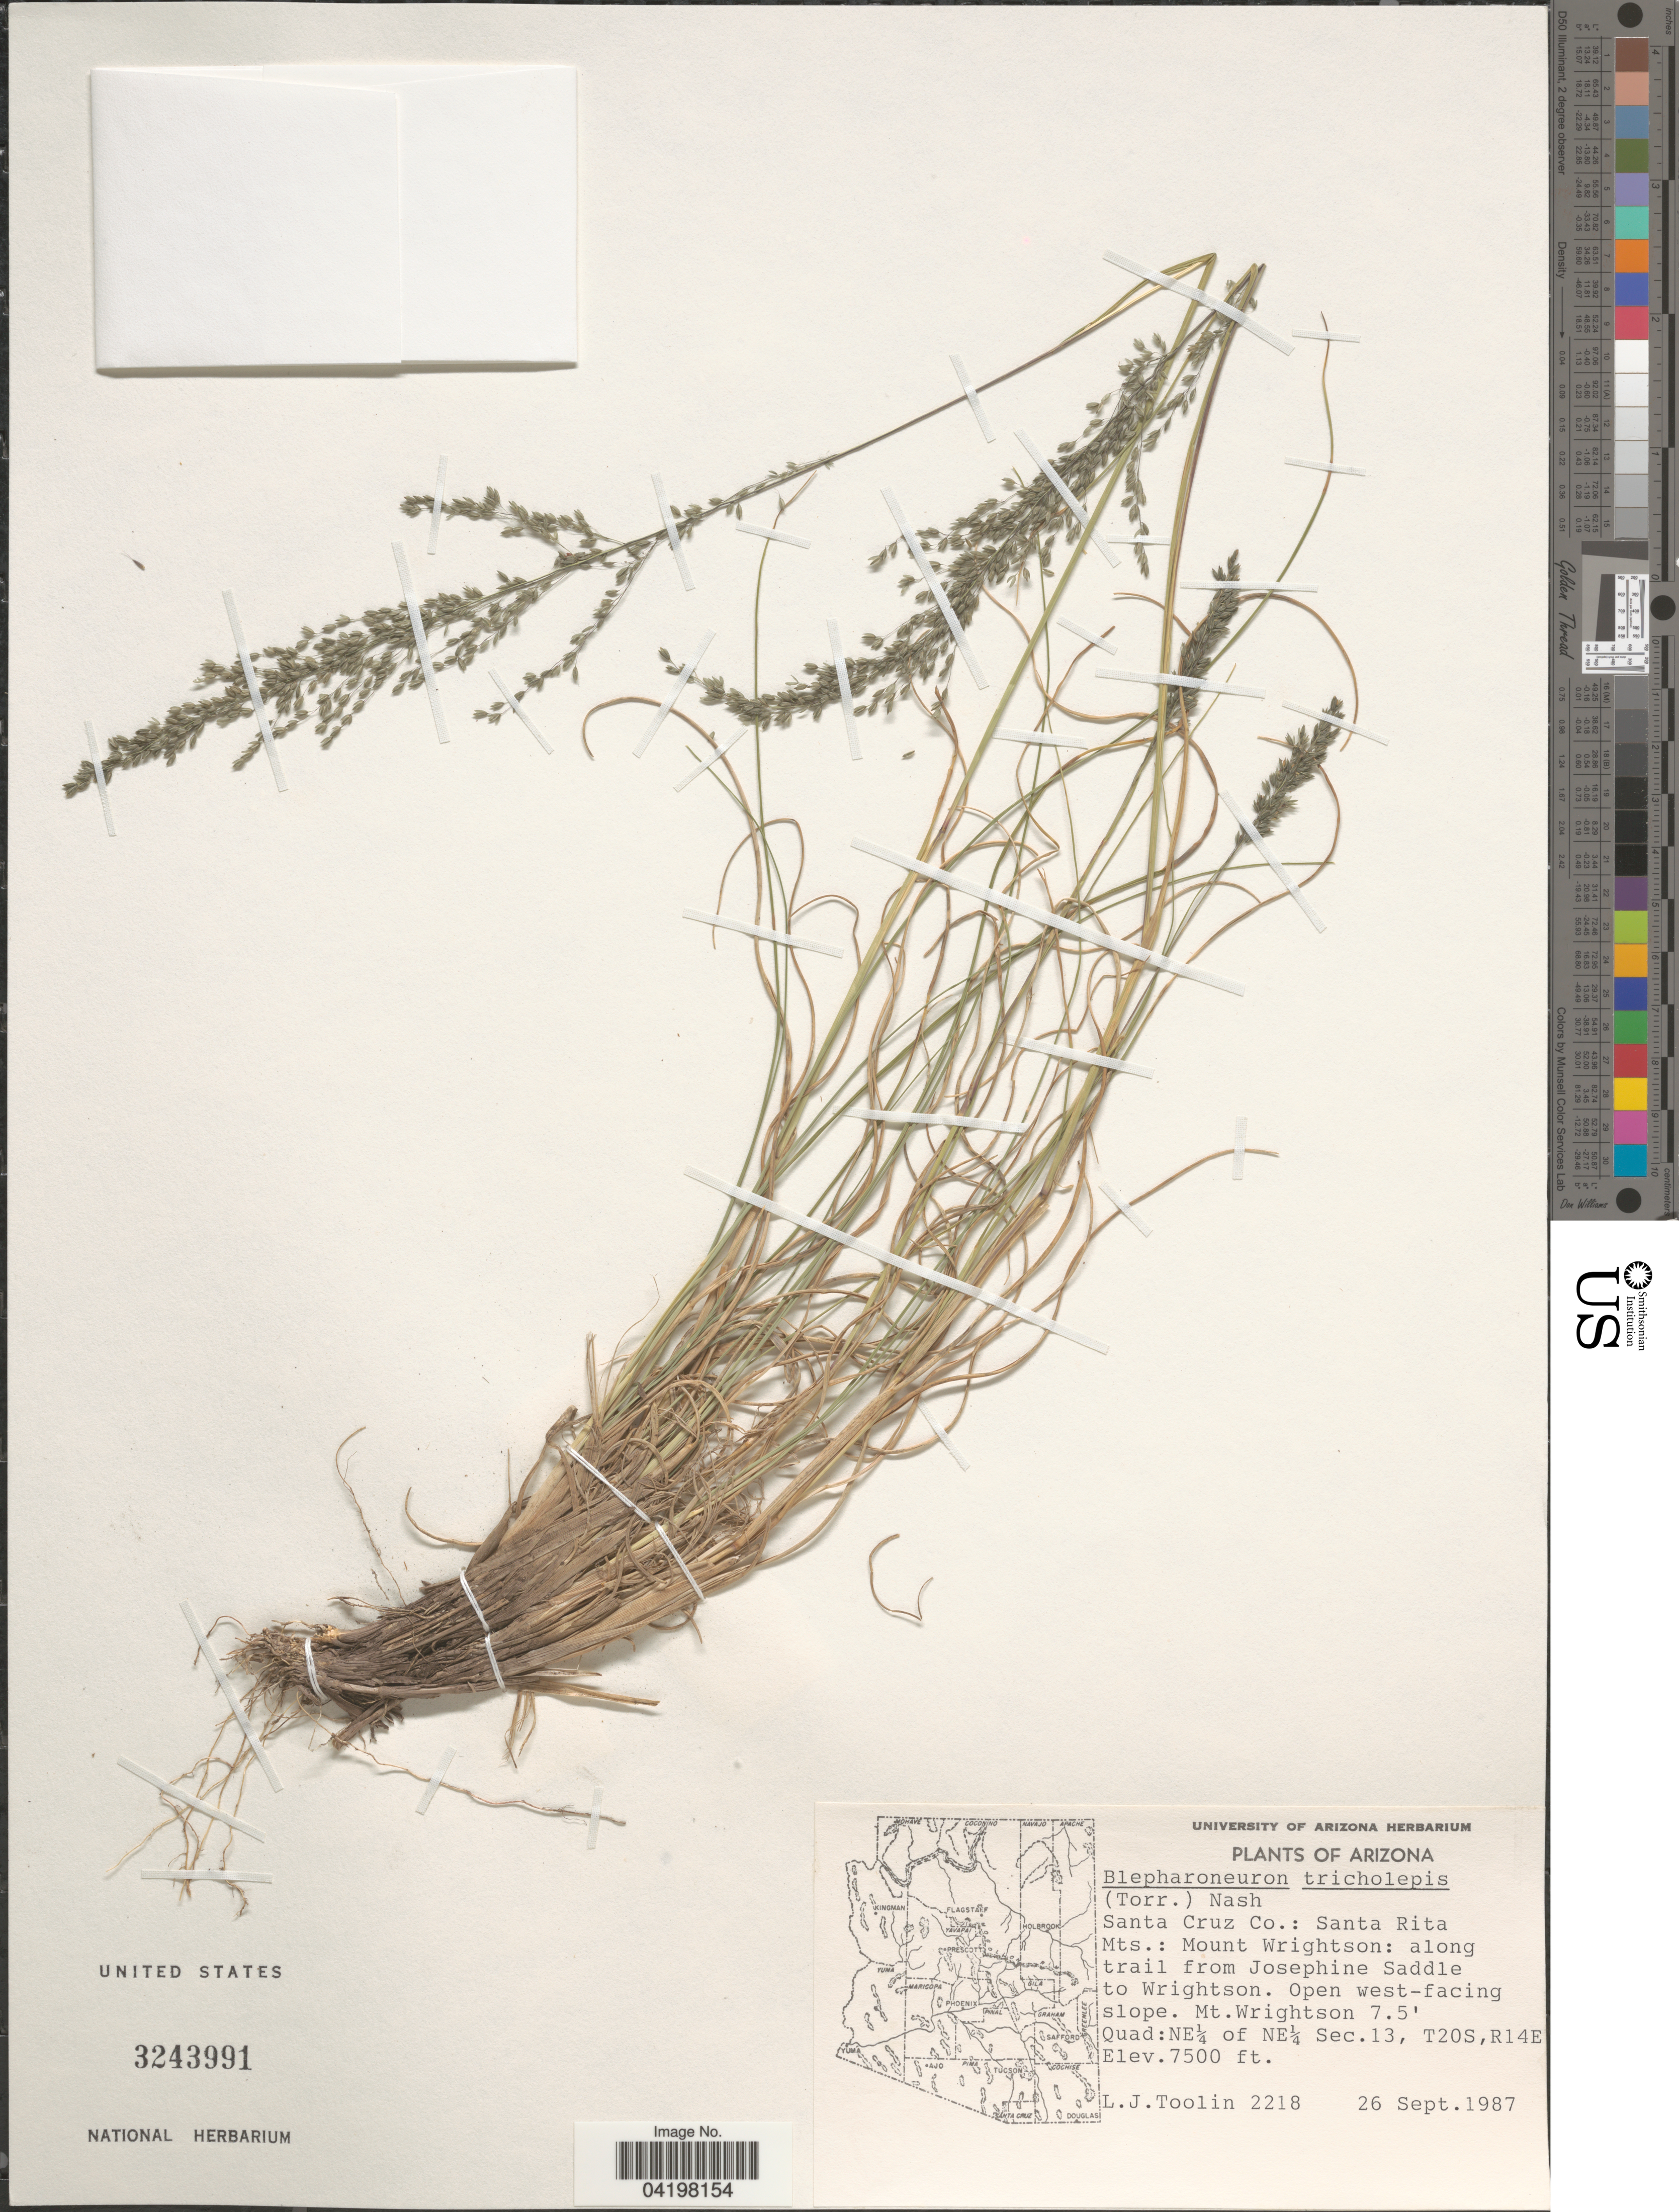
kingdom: Plantae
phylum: Tracheophyta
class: Liliopsida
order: Poales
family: Poaceae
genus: Muhlenbergia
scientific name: Muhlenbergia tricholepis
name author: (Torr.) Columbus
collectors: L. J. Toolin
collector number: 2218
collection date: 1987-09-26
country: United States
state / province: Arizona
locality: Santa Cruz Co.: Santa Rita Mts.: Mount Wrightson: along trail from Josephine Saddle to Wrightson. Open west-facing slope. Mt. Wrightson 7.5' Quad:NE¼ of NE¼ Sec.13, T20S, R14E.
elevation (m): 2286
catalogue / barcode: US 3243991